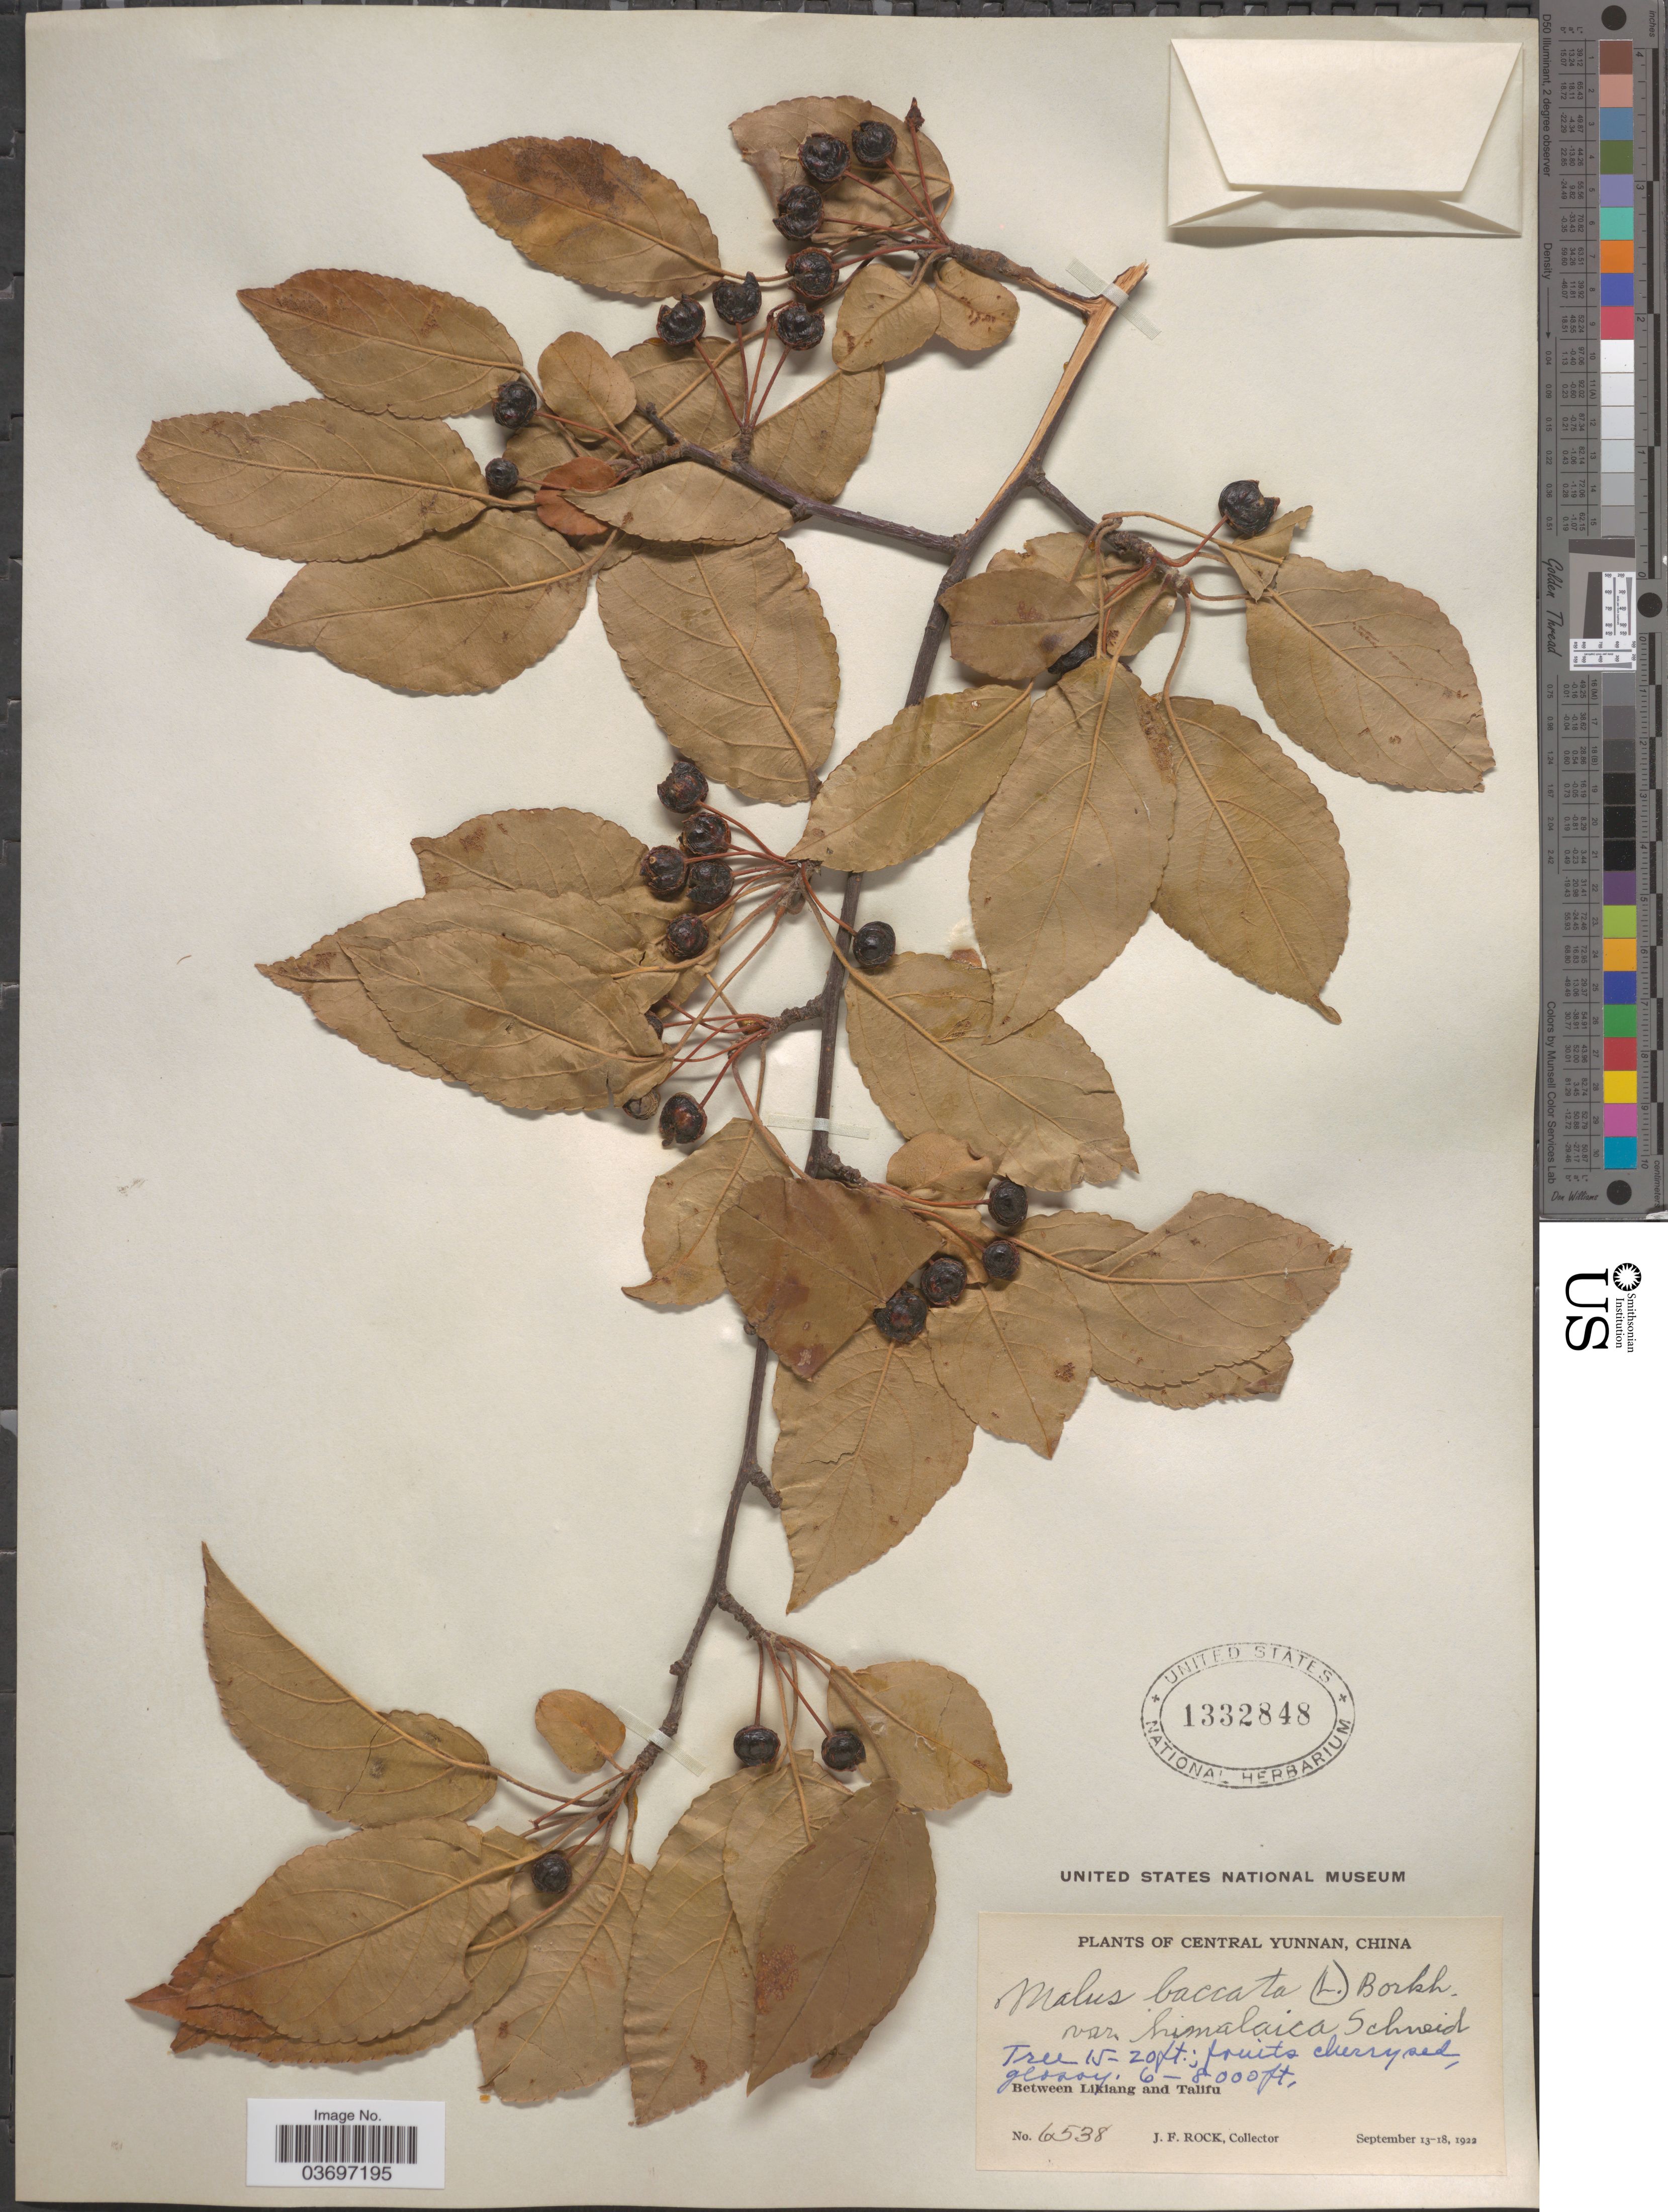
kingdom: Plantae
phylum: Tracheophyta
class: Magnoliopsida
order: Rosales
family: Rosaceae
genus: Malus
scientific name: Malus baccata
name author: (L.) Borkh.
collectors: J. Rock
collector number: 6538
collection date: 1922-09-13/1922-09-18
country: China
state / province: Yunnan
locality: Central Yunnan. Between Likiang and Talifu.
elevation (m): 1829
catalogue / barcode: US 1332848